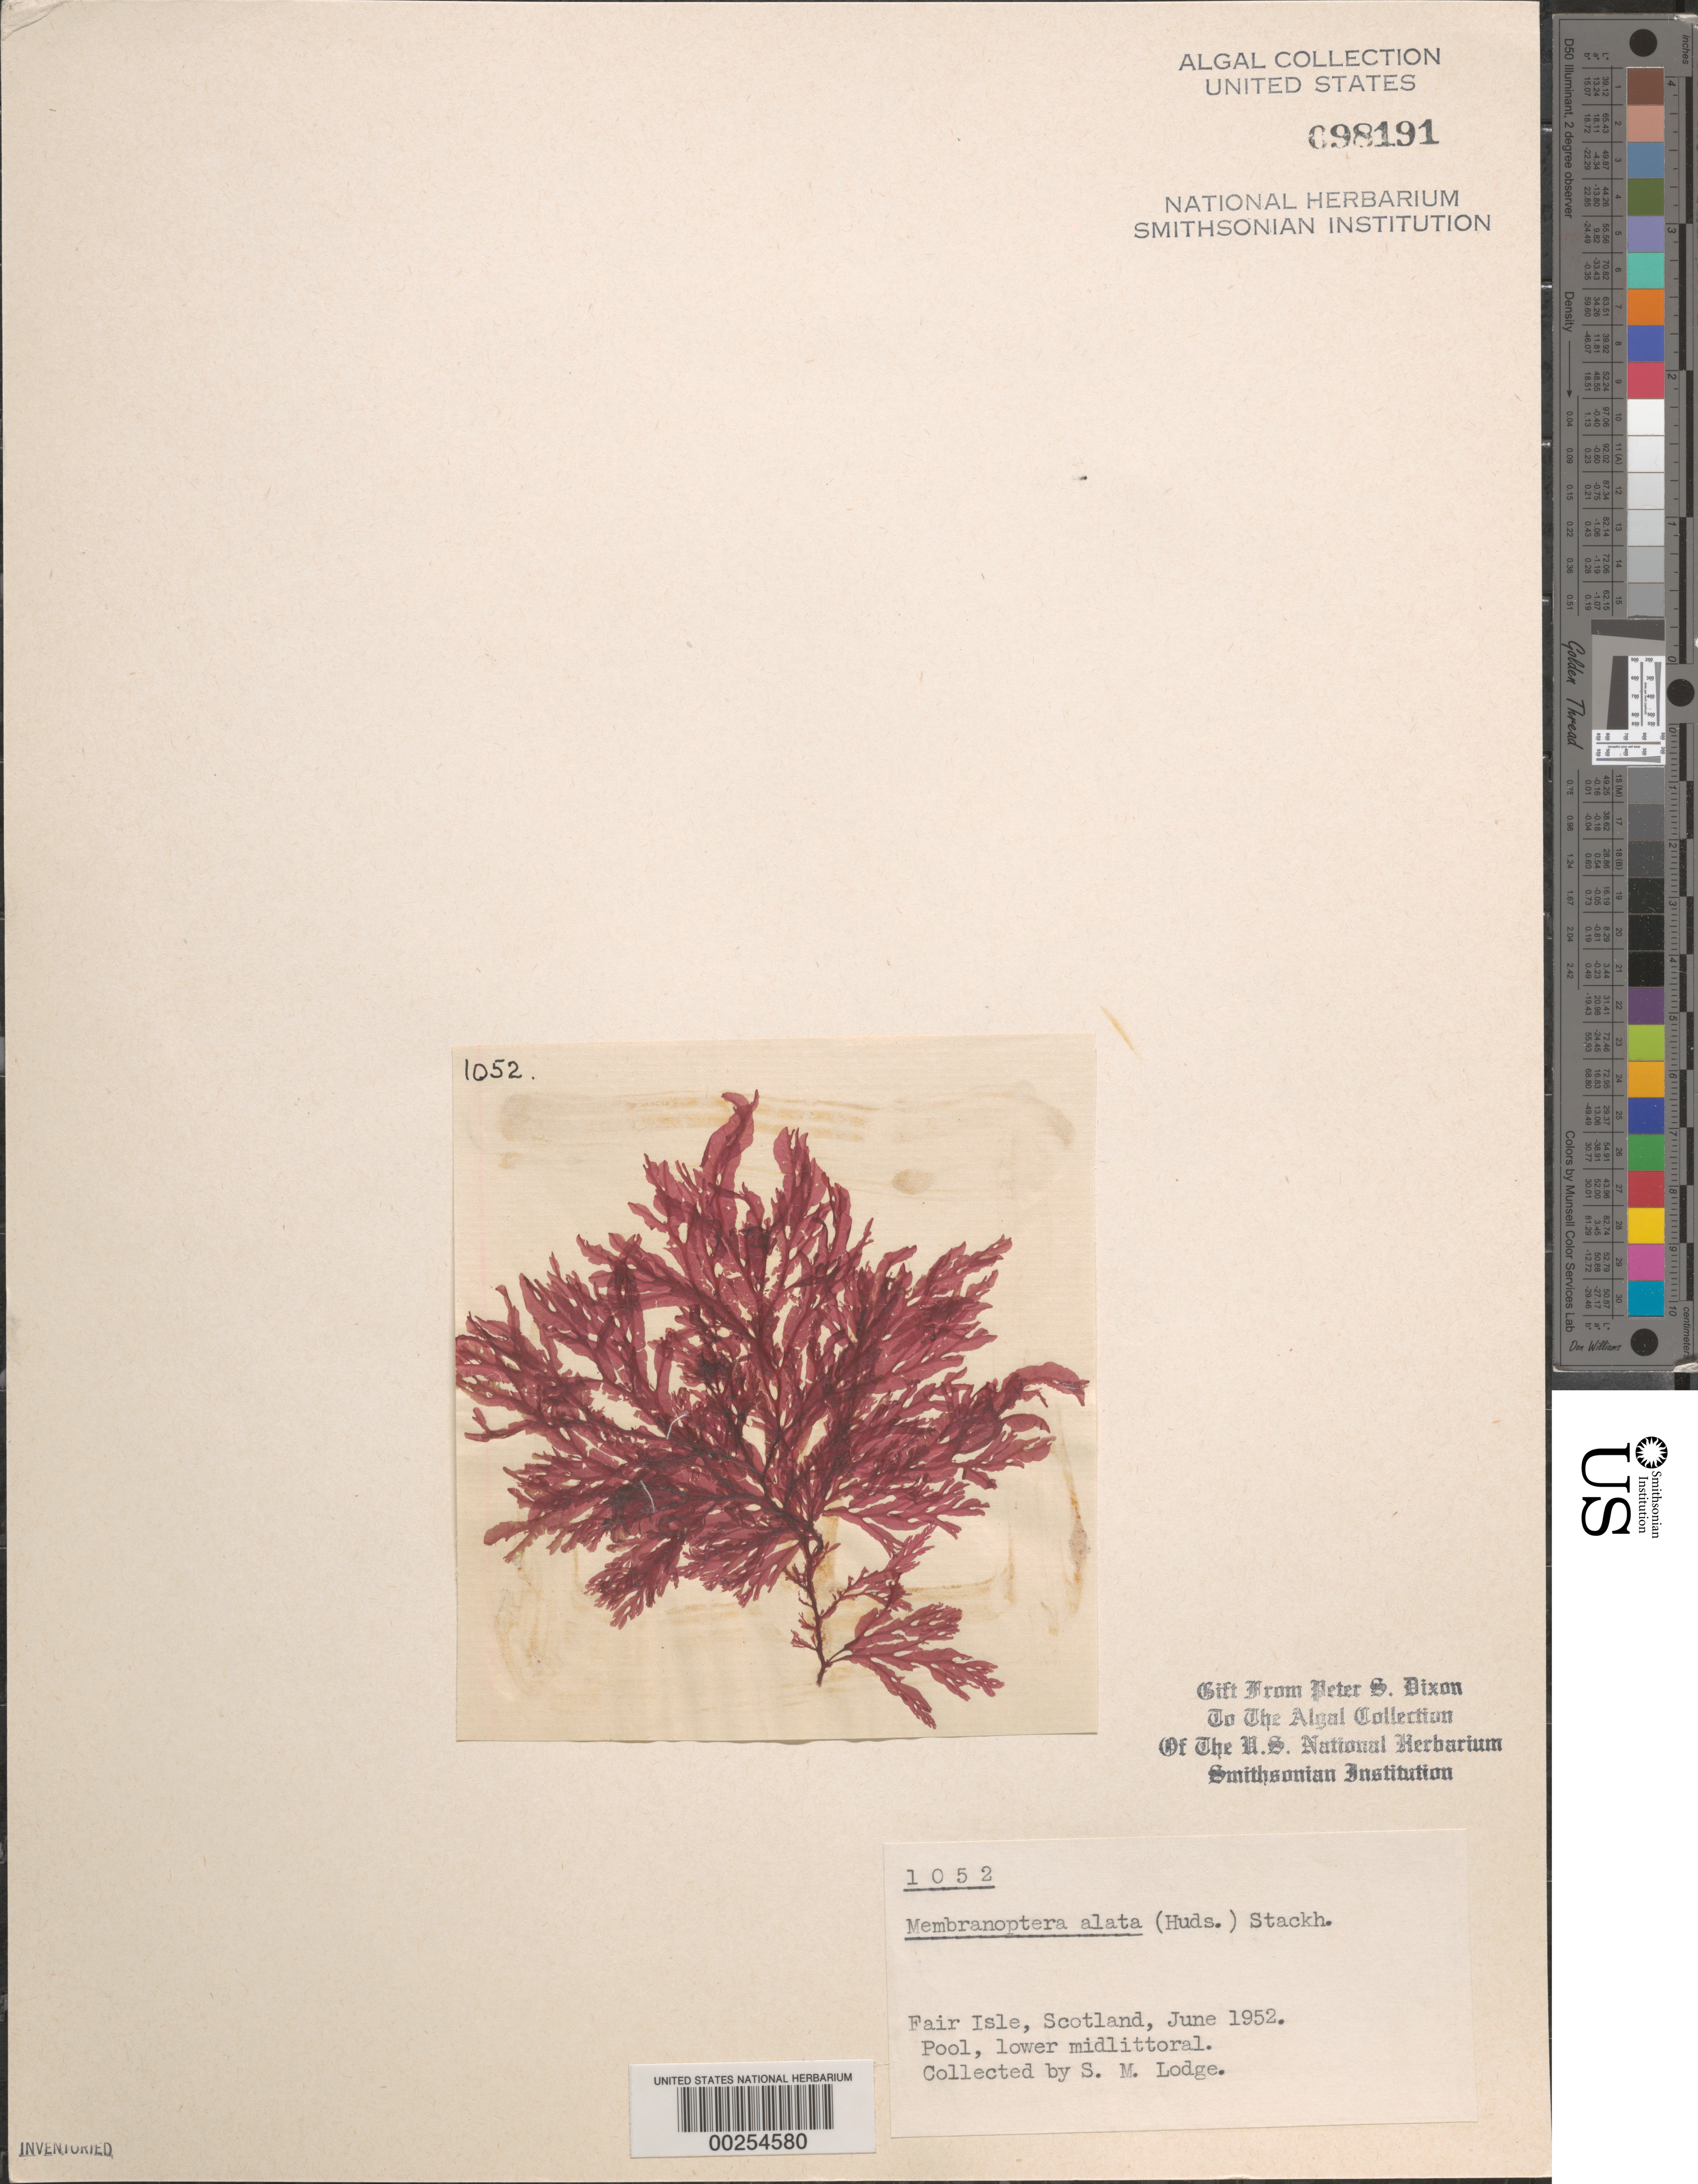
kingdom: Plantae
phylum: Rhodophyta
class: Florideophyceae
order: Ceramiales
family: Delesseriaceae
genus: Membranoptera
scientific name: Membranoptera alata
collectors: S. Lodge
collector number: PSD 1052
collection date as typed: Jun 1952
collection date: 1952-06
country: United Kingdom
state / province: Scotland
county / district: Shetland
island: Fair Isle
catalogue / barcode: US 98191